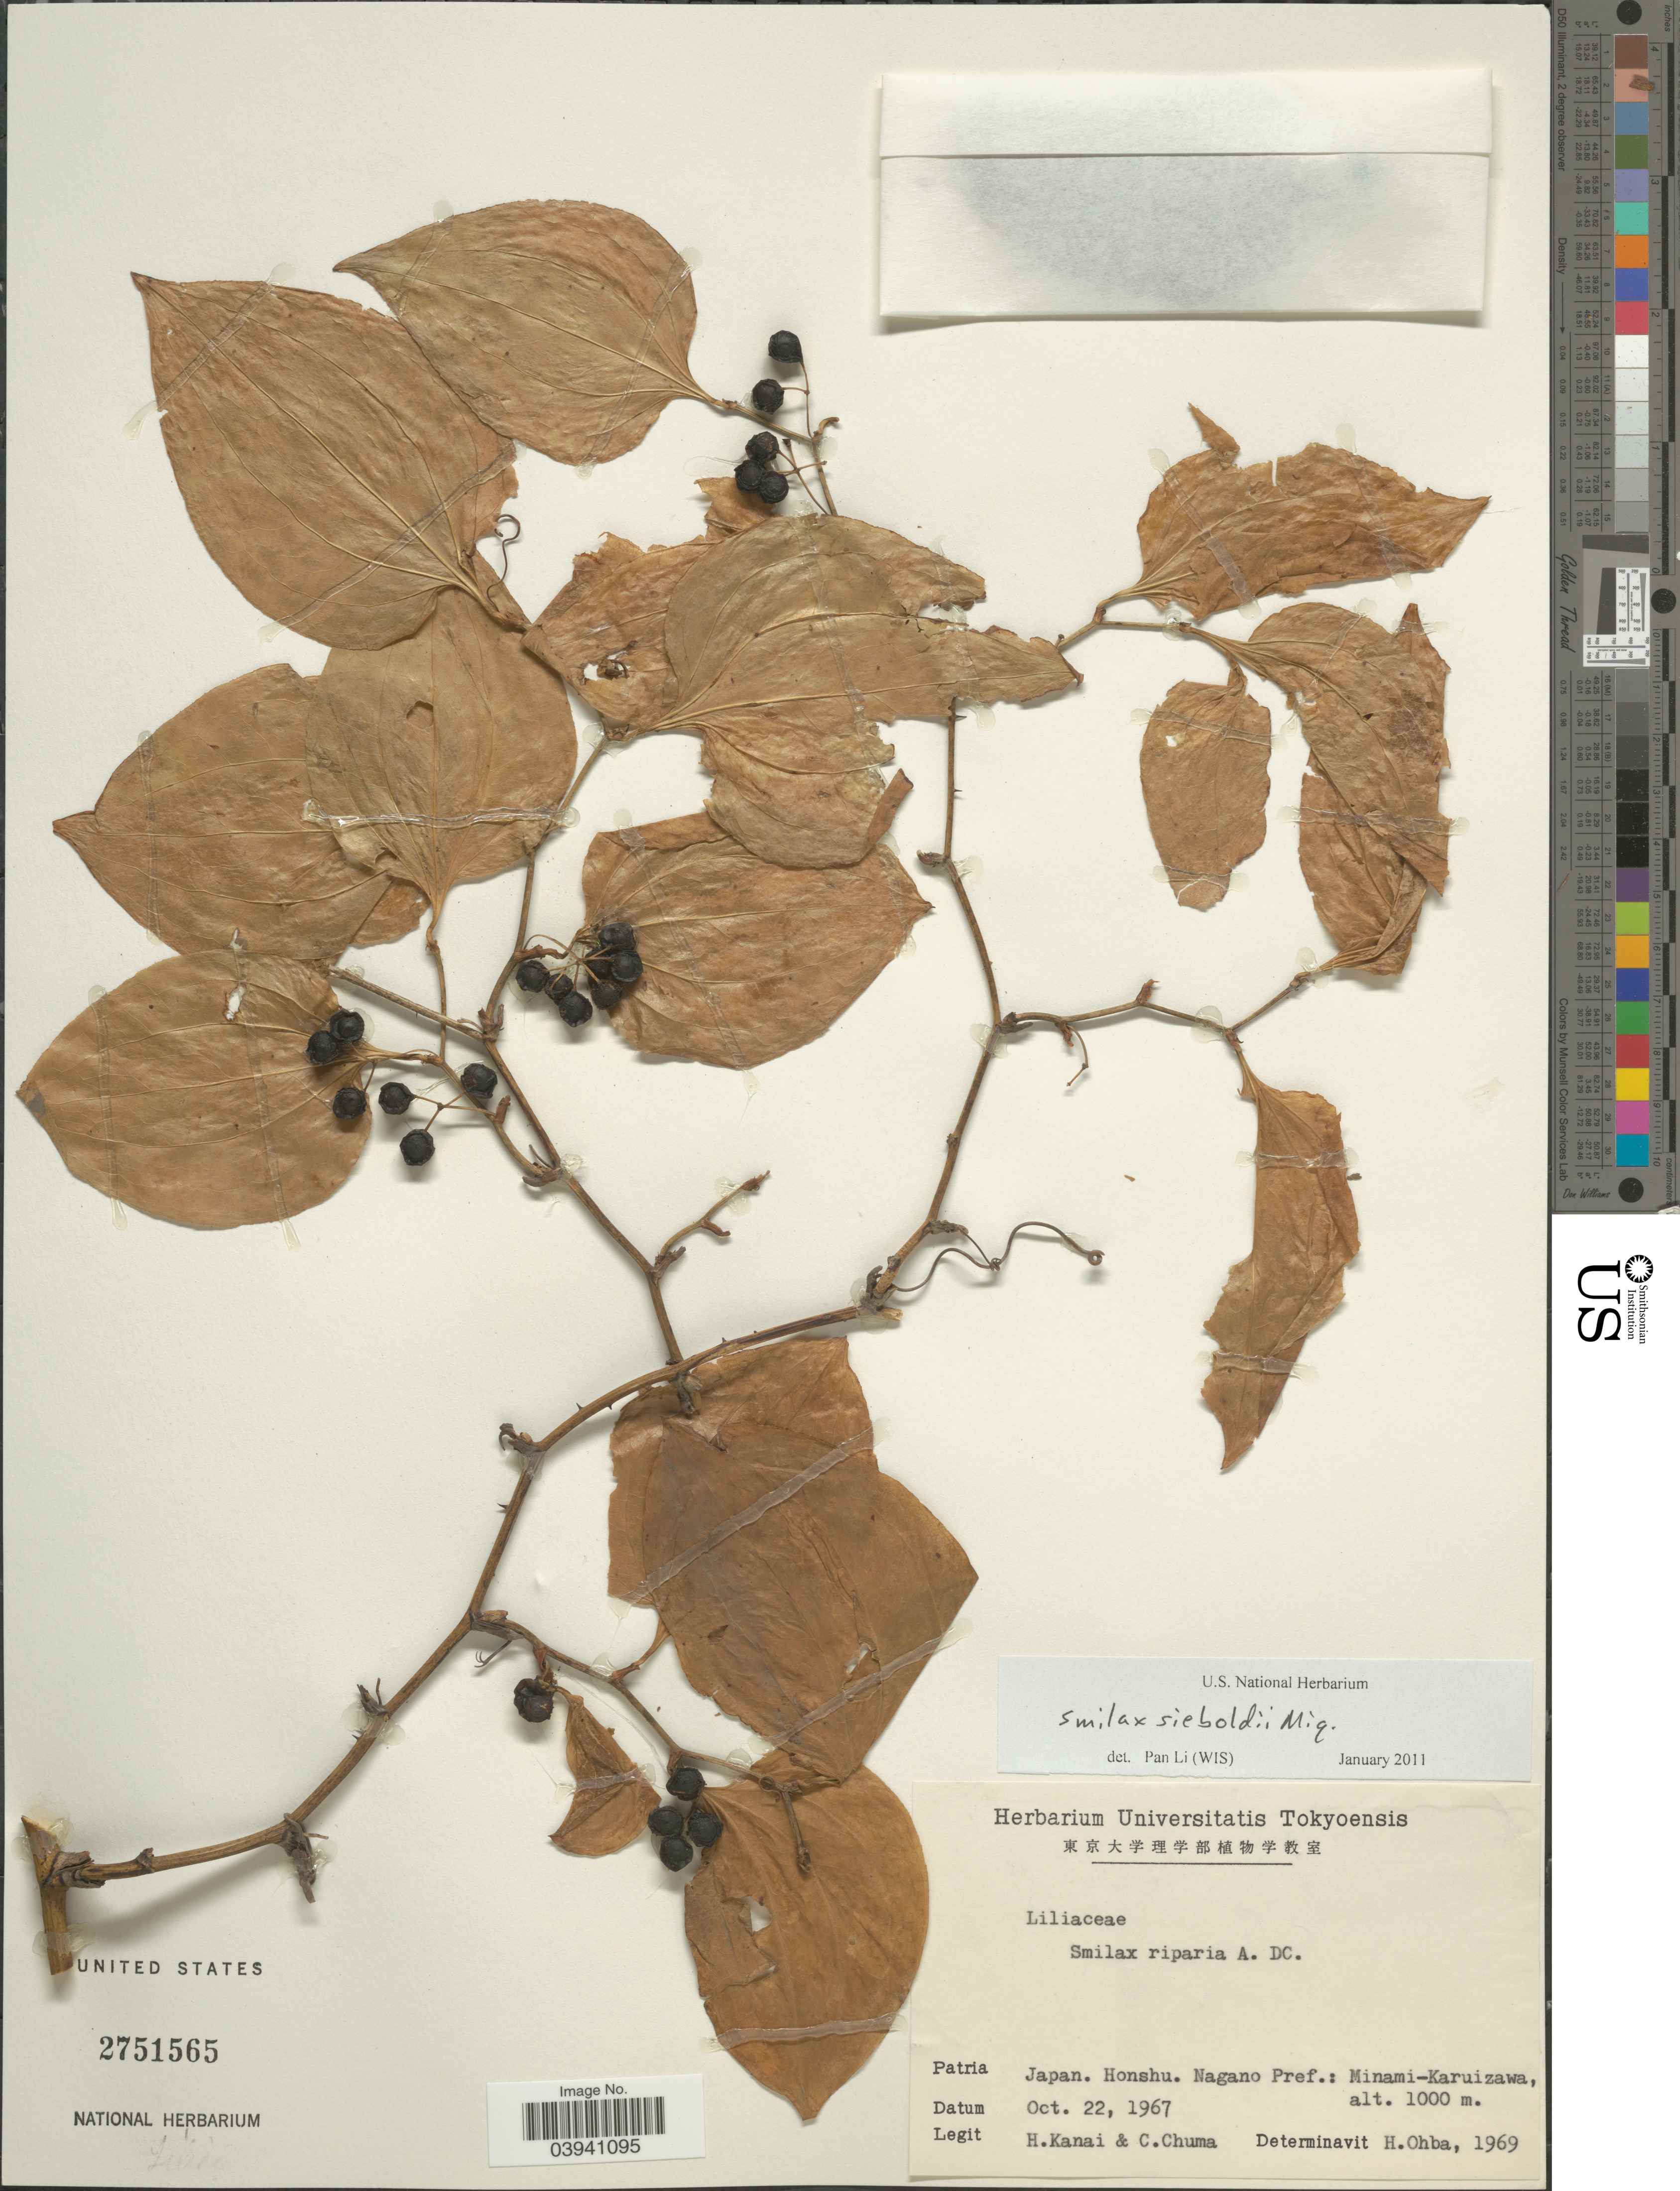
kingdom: Plantae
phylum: Tracheophyta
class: Liliopsida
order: Liliales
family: Smilacaceae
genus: Smilax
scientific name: Smilax sieboldii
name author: Miq.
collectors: H. Kanai & C. Chuma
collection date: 1967-10-22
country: Japan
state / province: Nagano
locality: Honshu. Nagano Pref.: Minami-Karuizawa.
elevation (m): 1000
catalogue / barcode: US 2751565